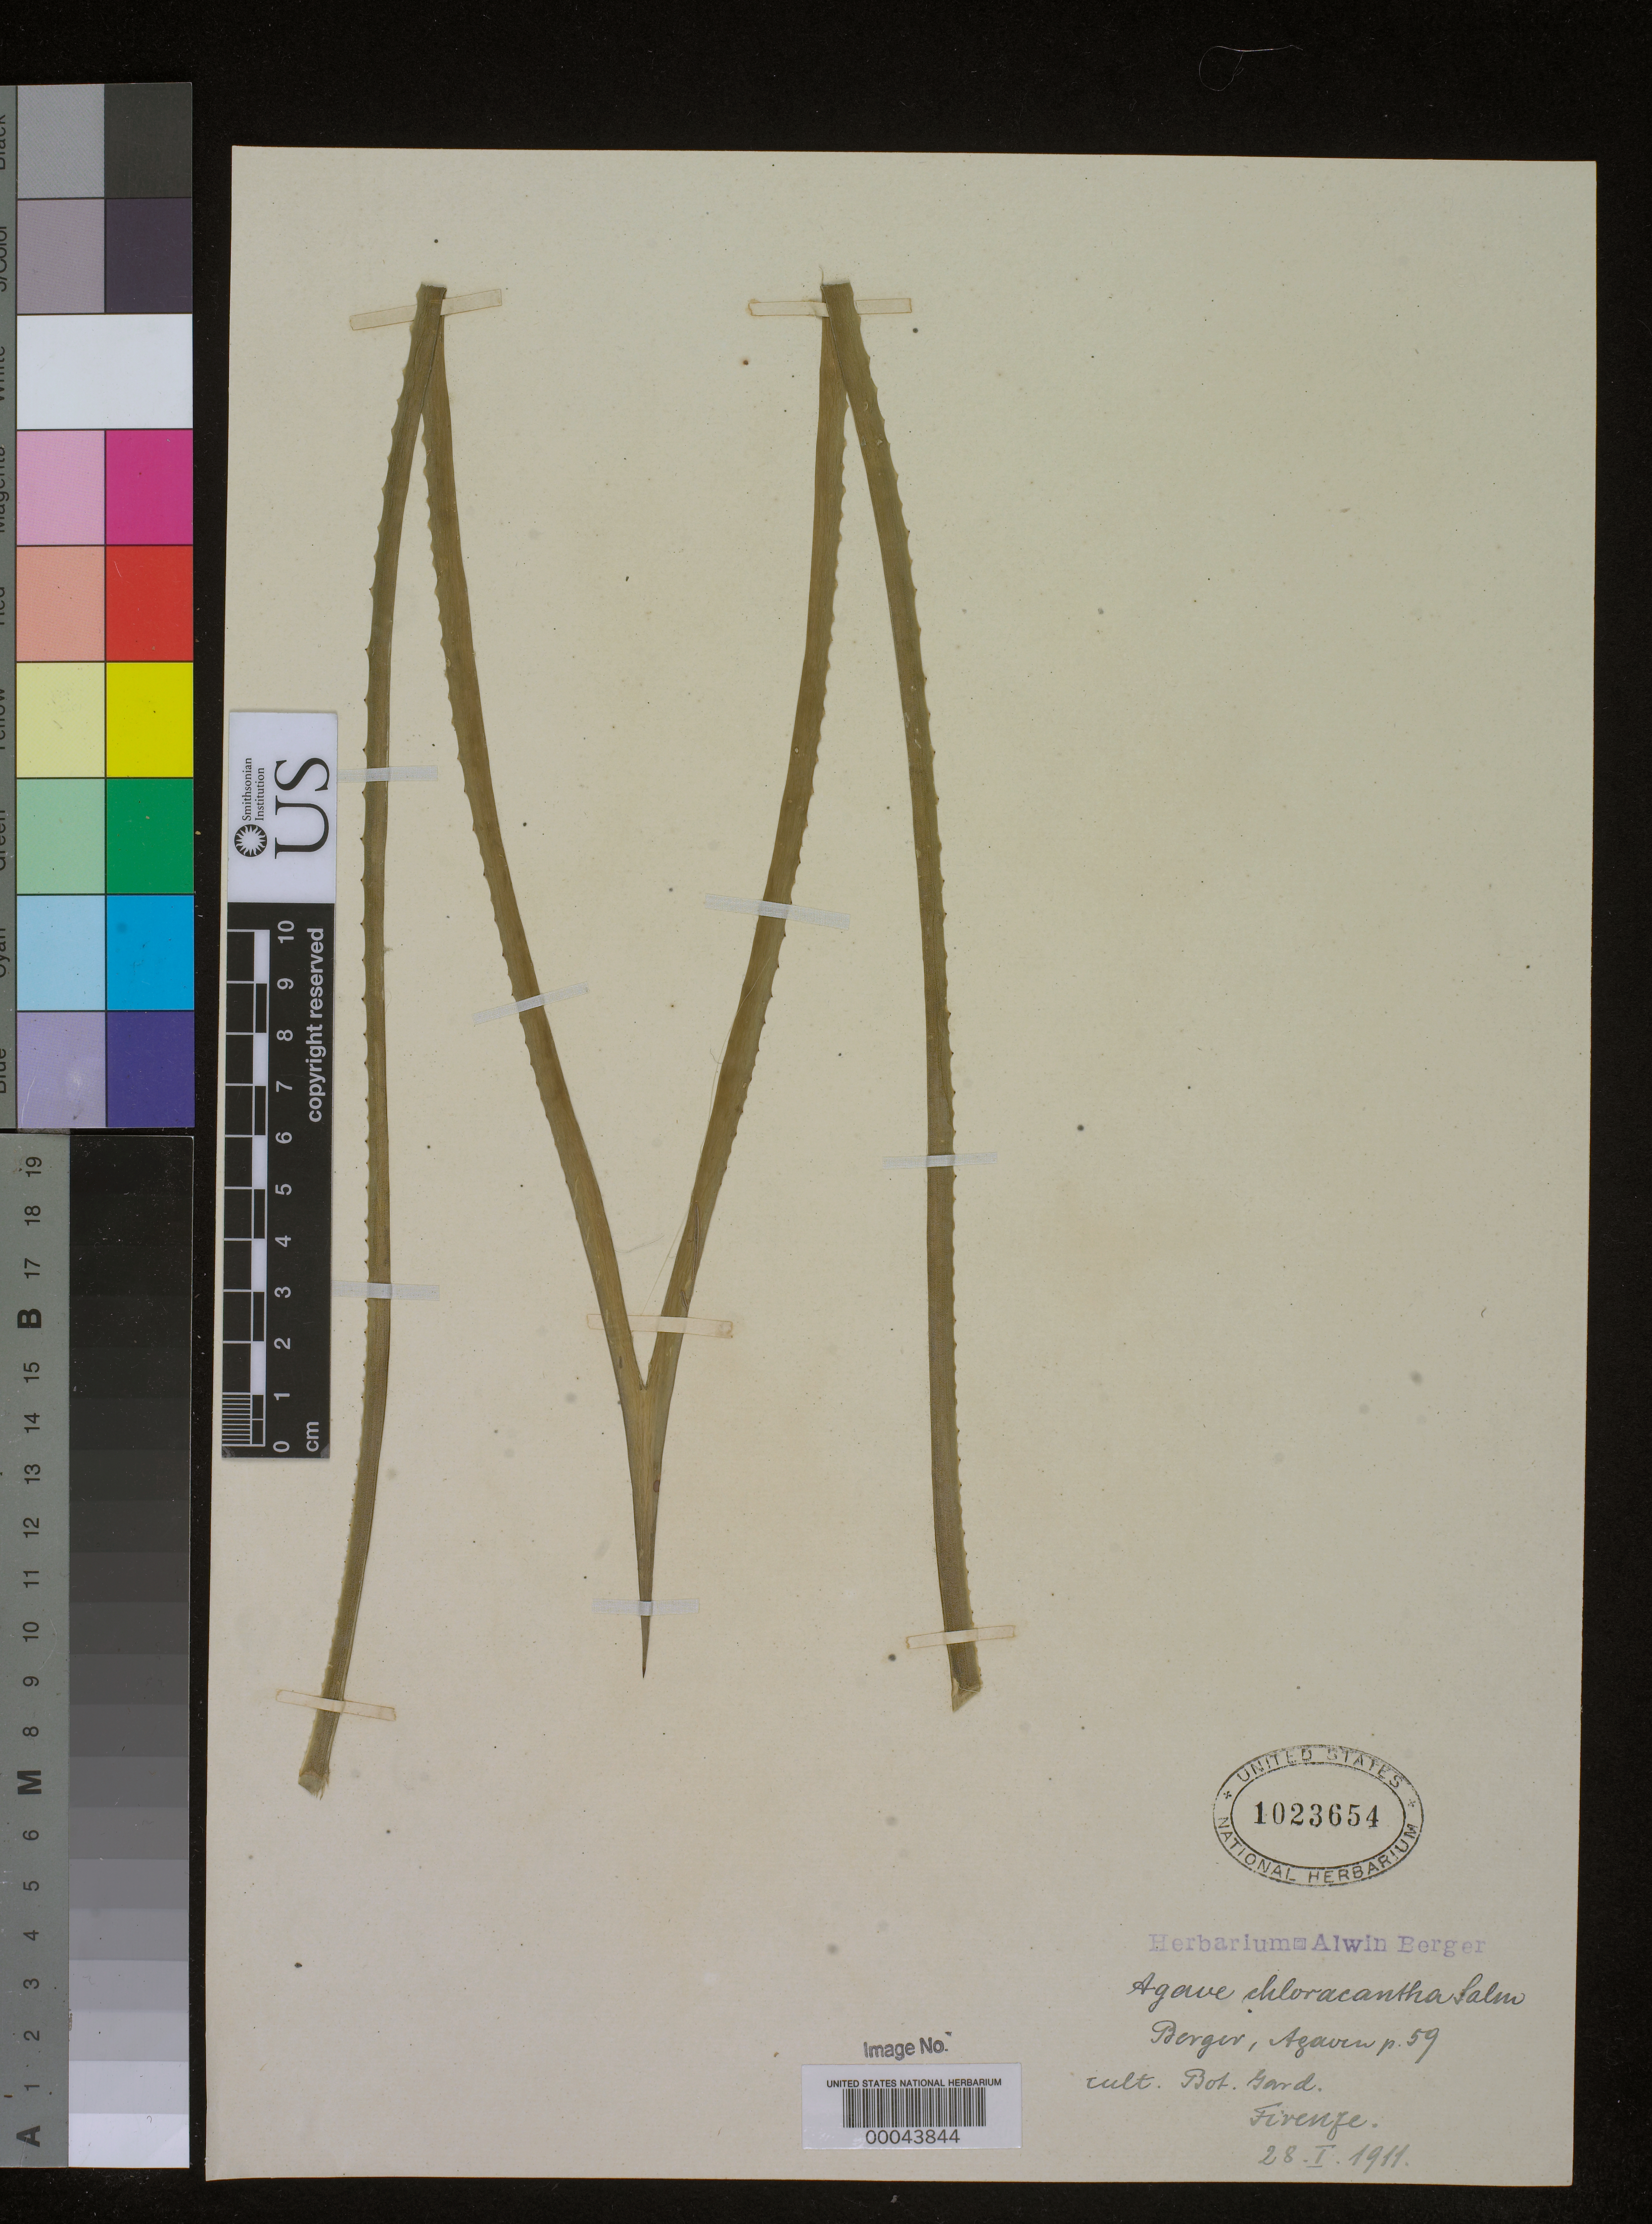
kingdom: Plantae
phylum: Tracheophyta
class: Liliopsida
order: Asparagales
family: Asparagaceae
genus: Agave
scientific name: Agave chloracantha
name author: Salm-Dyck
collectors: ex herb. A. Berger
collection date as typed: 28 Jan 1911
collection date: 1911-01-28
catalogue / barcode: US 1023654